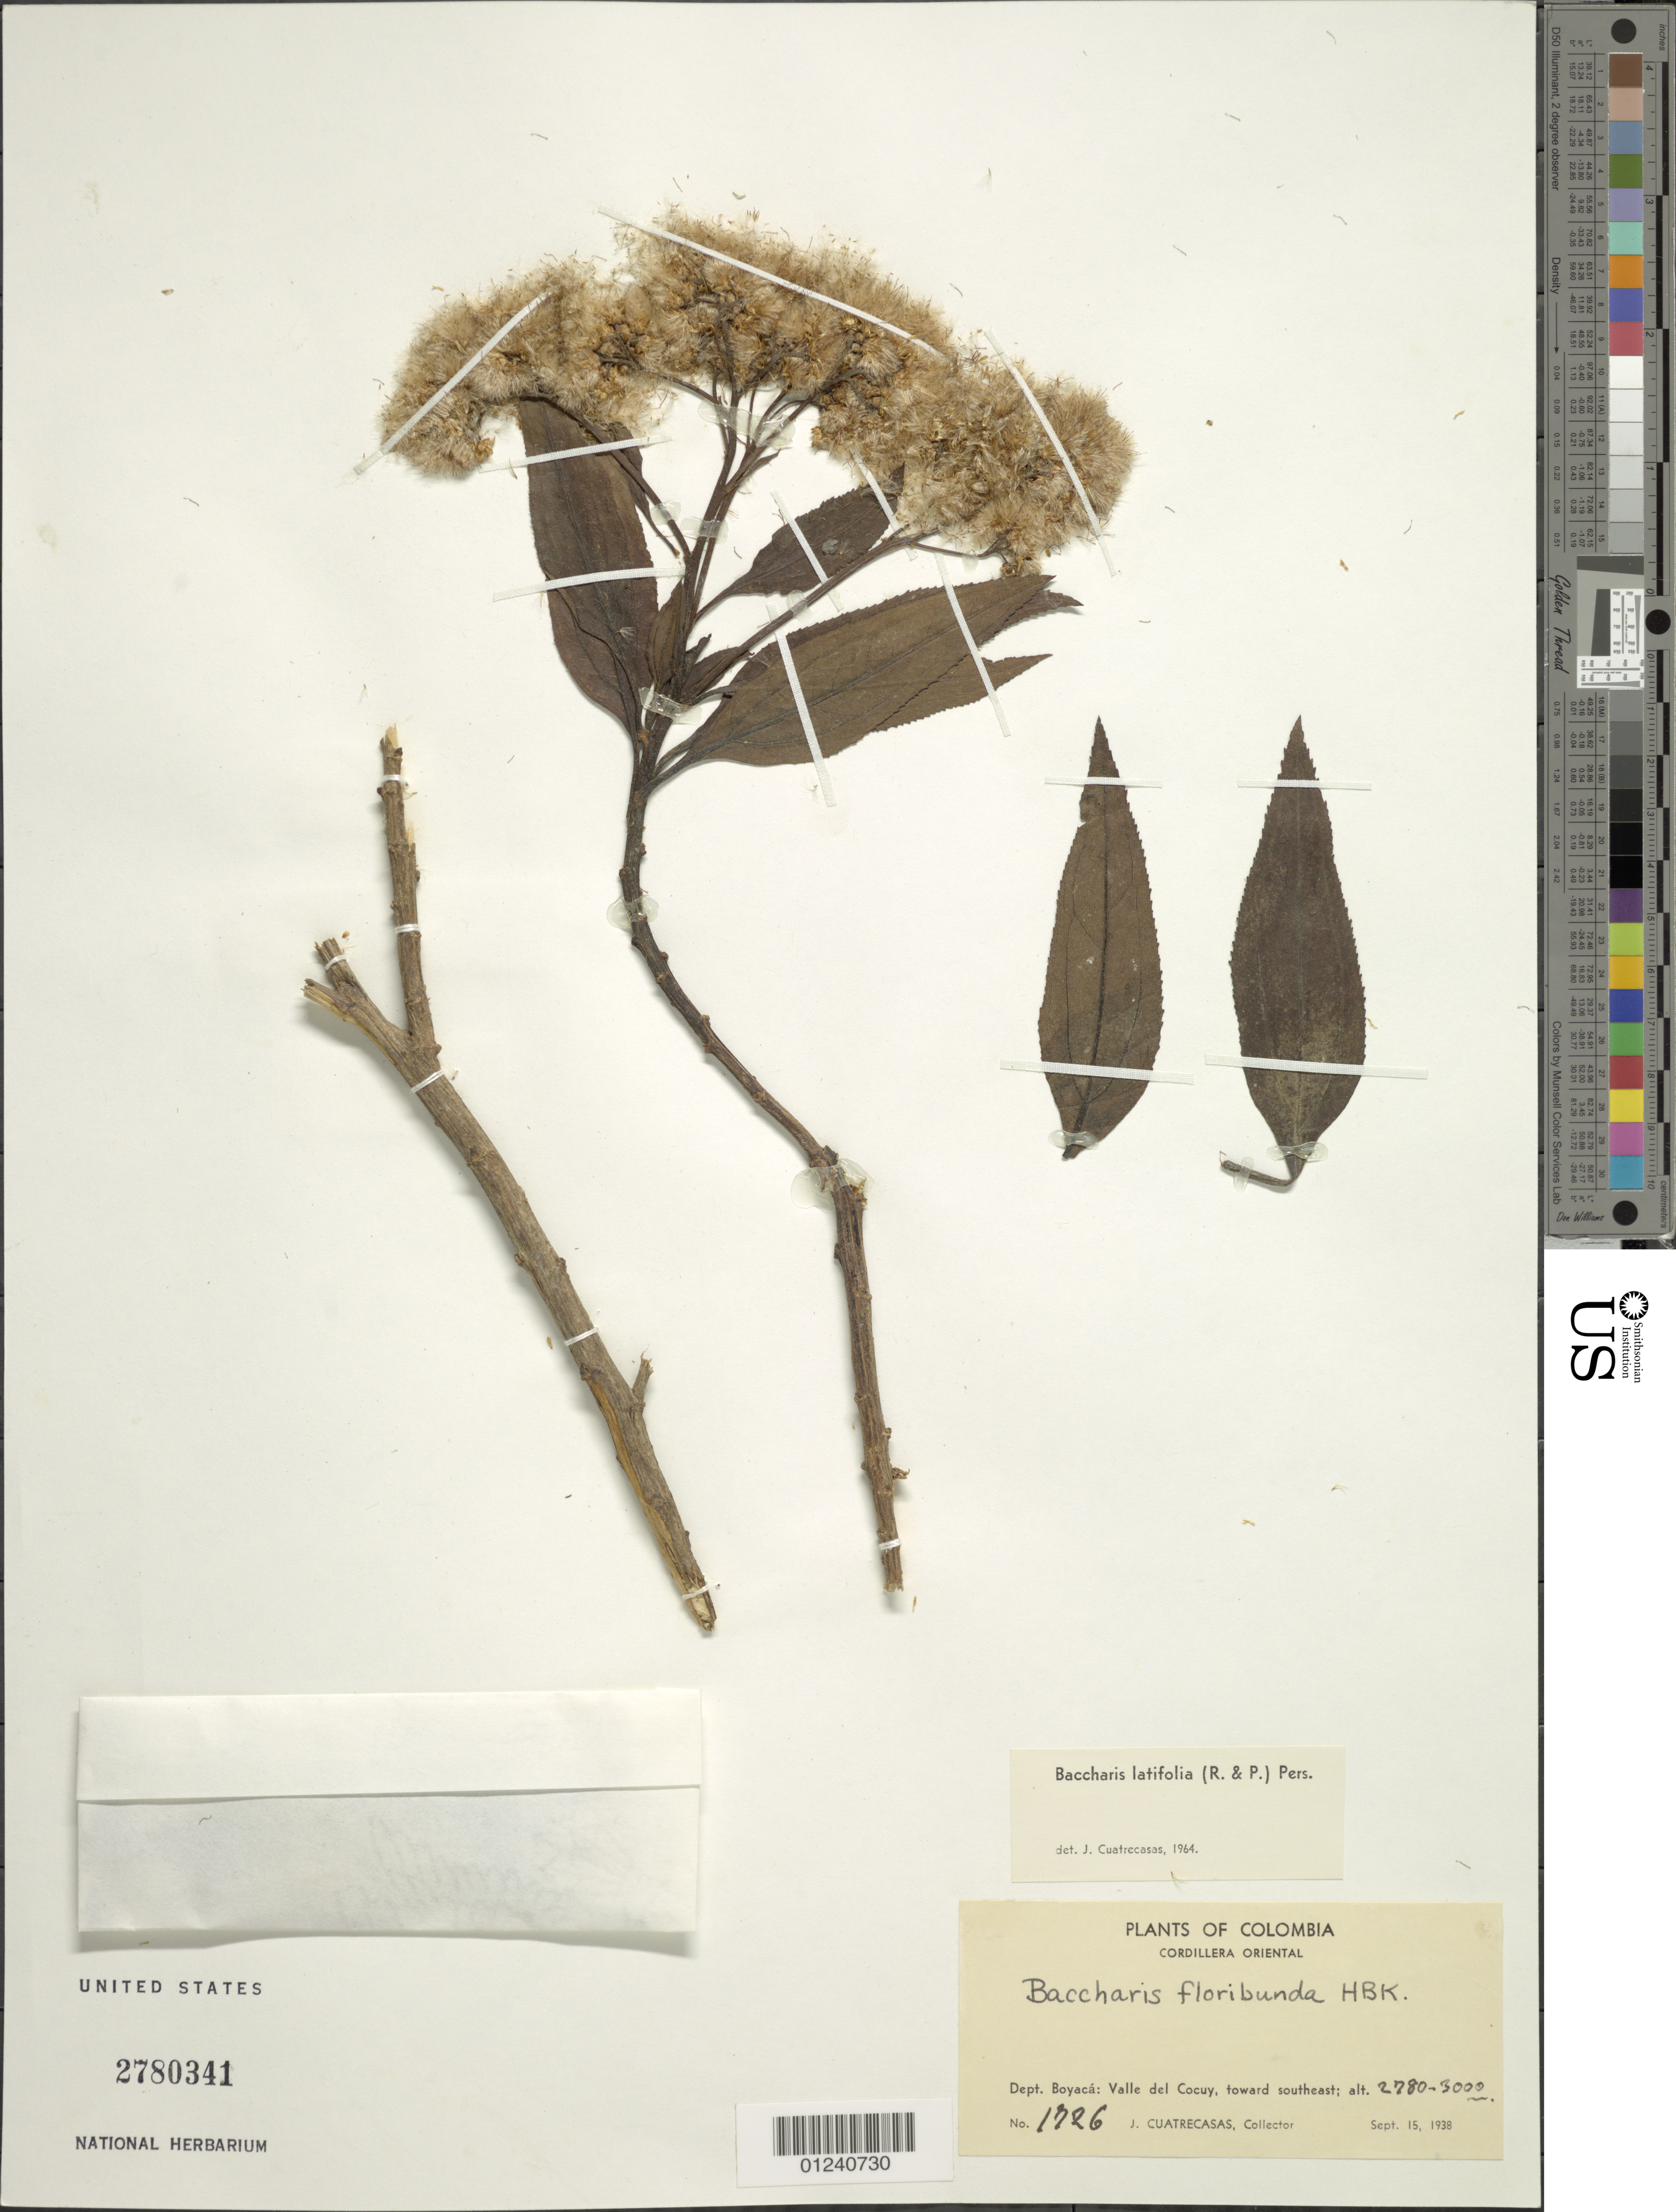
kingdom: Plantae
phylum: Tracheophyta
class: Magnoliopsida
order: Asterales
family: Asteraceae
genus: Baccharis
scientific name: Baccharis latifolia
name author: (Ruiz & Pav.) Pers.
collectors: J. Cuatrecasas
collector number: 1726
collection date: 1938-09-15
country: Colombia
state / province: Boyacá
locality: Valle del Cocuy, toward southeast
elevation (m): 2780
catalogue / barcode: US 2780341